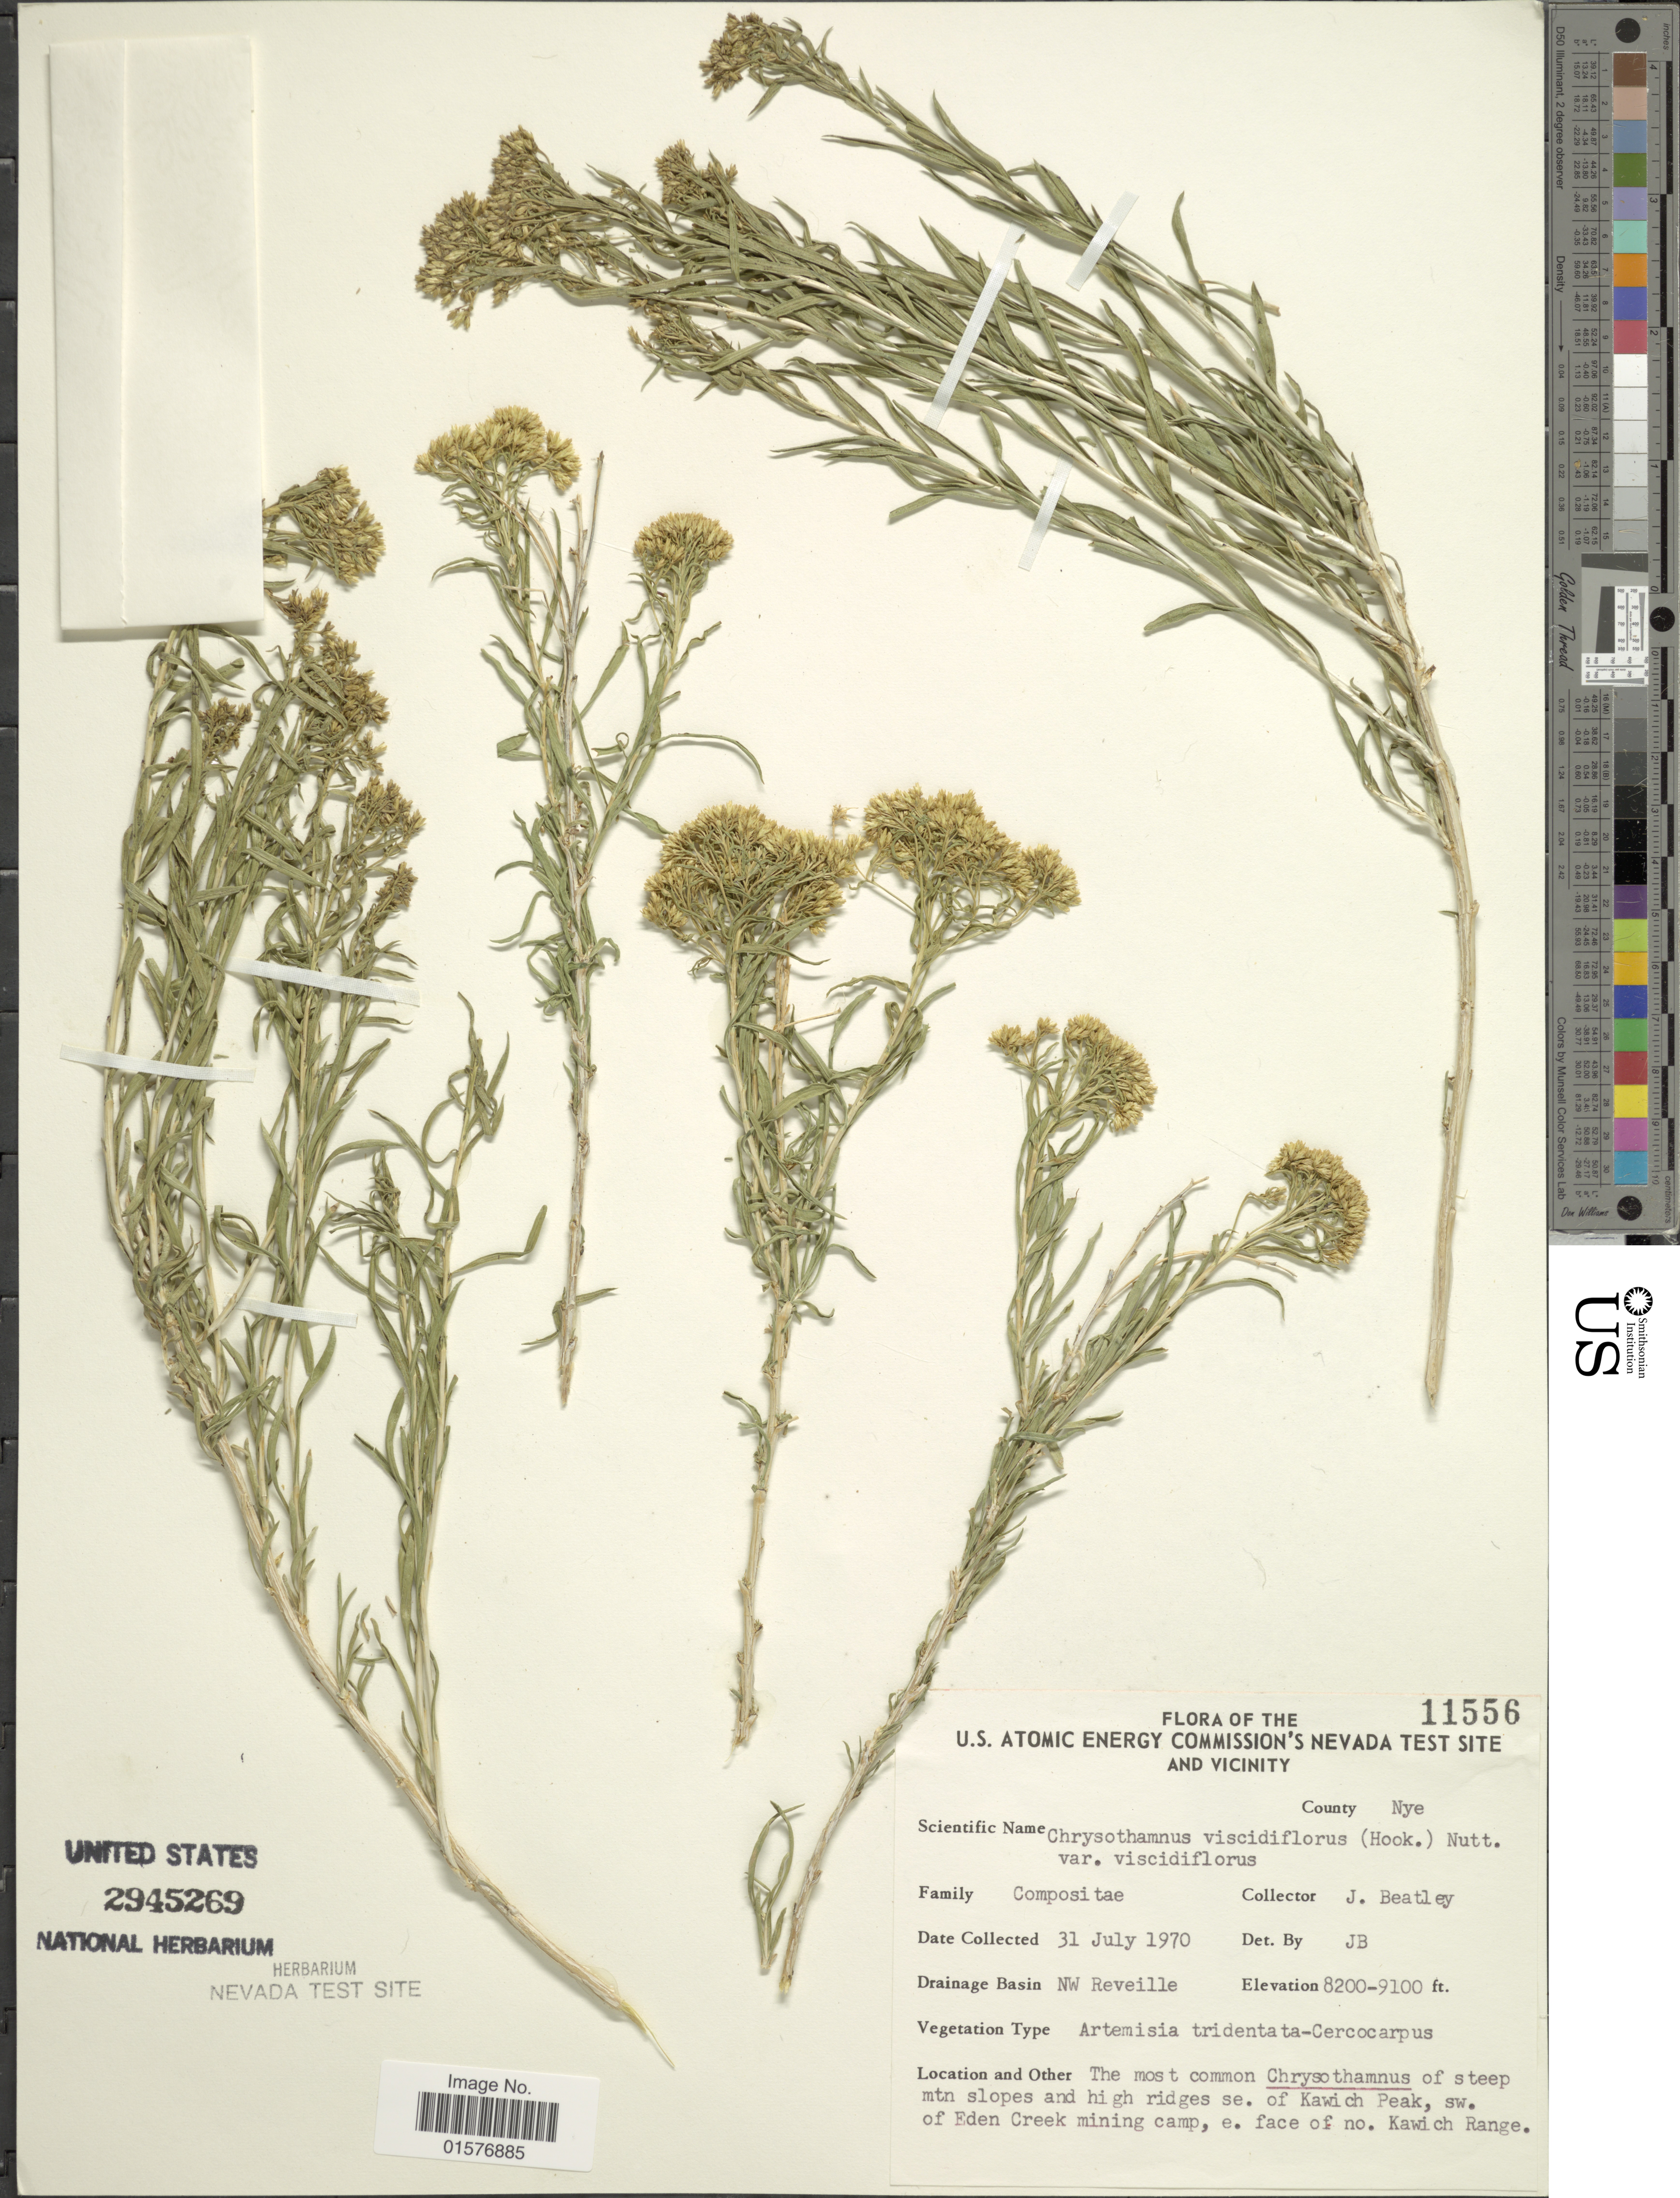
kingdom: Plantae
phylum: Tracheophyta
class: Magnoliopsida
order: Asterales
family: Asteraceae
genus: Chrysothamnus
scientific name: Chrysothamnus viscidiflorus subsp. viscidiflorus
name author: (Hook.) Nutt.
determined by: Urbatsch, Lowell E., Curator (LSU), Louisiana State University (UNITED STATES)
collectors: J. C. Beatley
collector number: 11556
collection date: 1970-07-31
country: United States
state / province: Nevada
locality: U. S. Atomic Energy Commission's Nevada Test Site And Vicinity, County Nye,Drainage Basin NW Reveille, The most common Chrysothamnus of steep mtn slopes and high ridges se. of Kawich Peak, sw. of Eden Creek mining camp, e. face of no. Kawich Range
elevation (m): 2499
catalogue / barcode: US 2945269